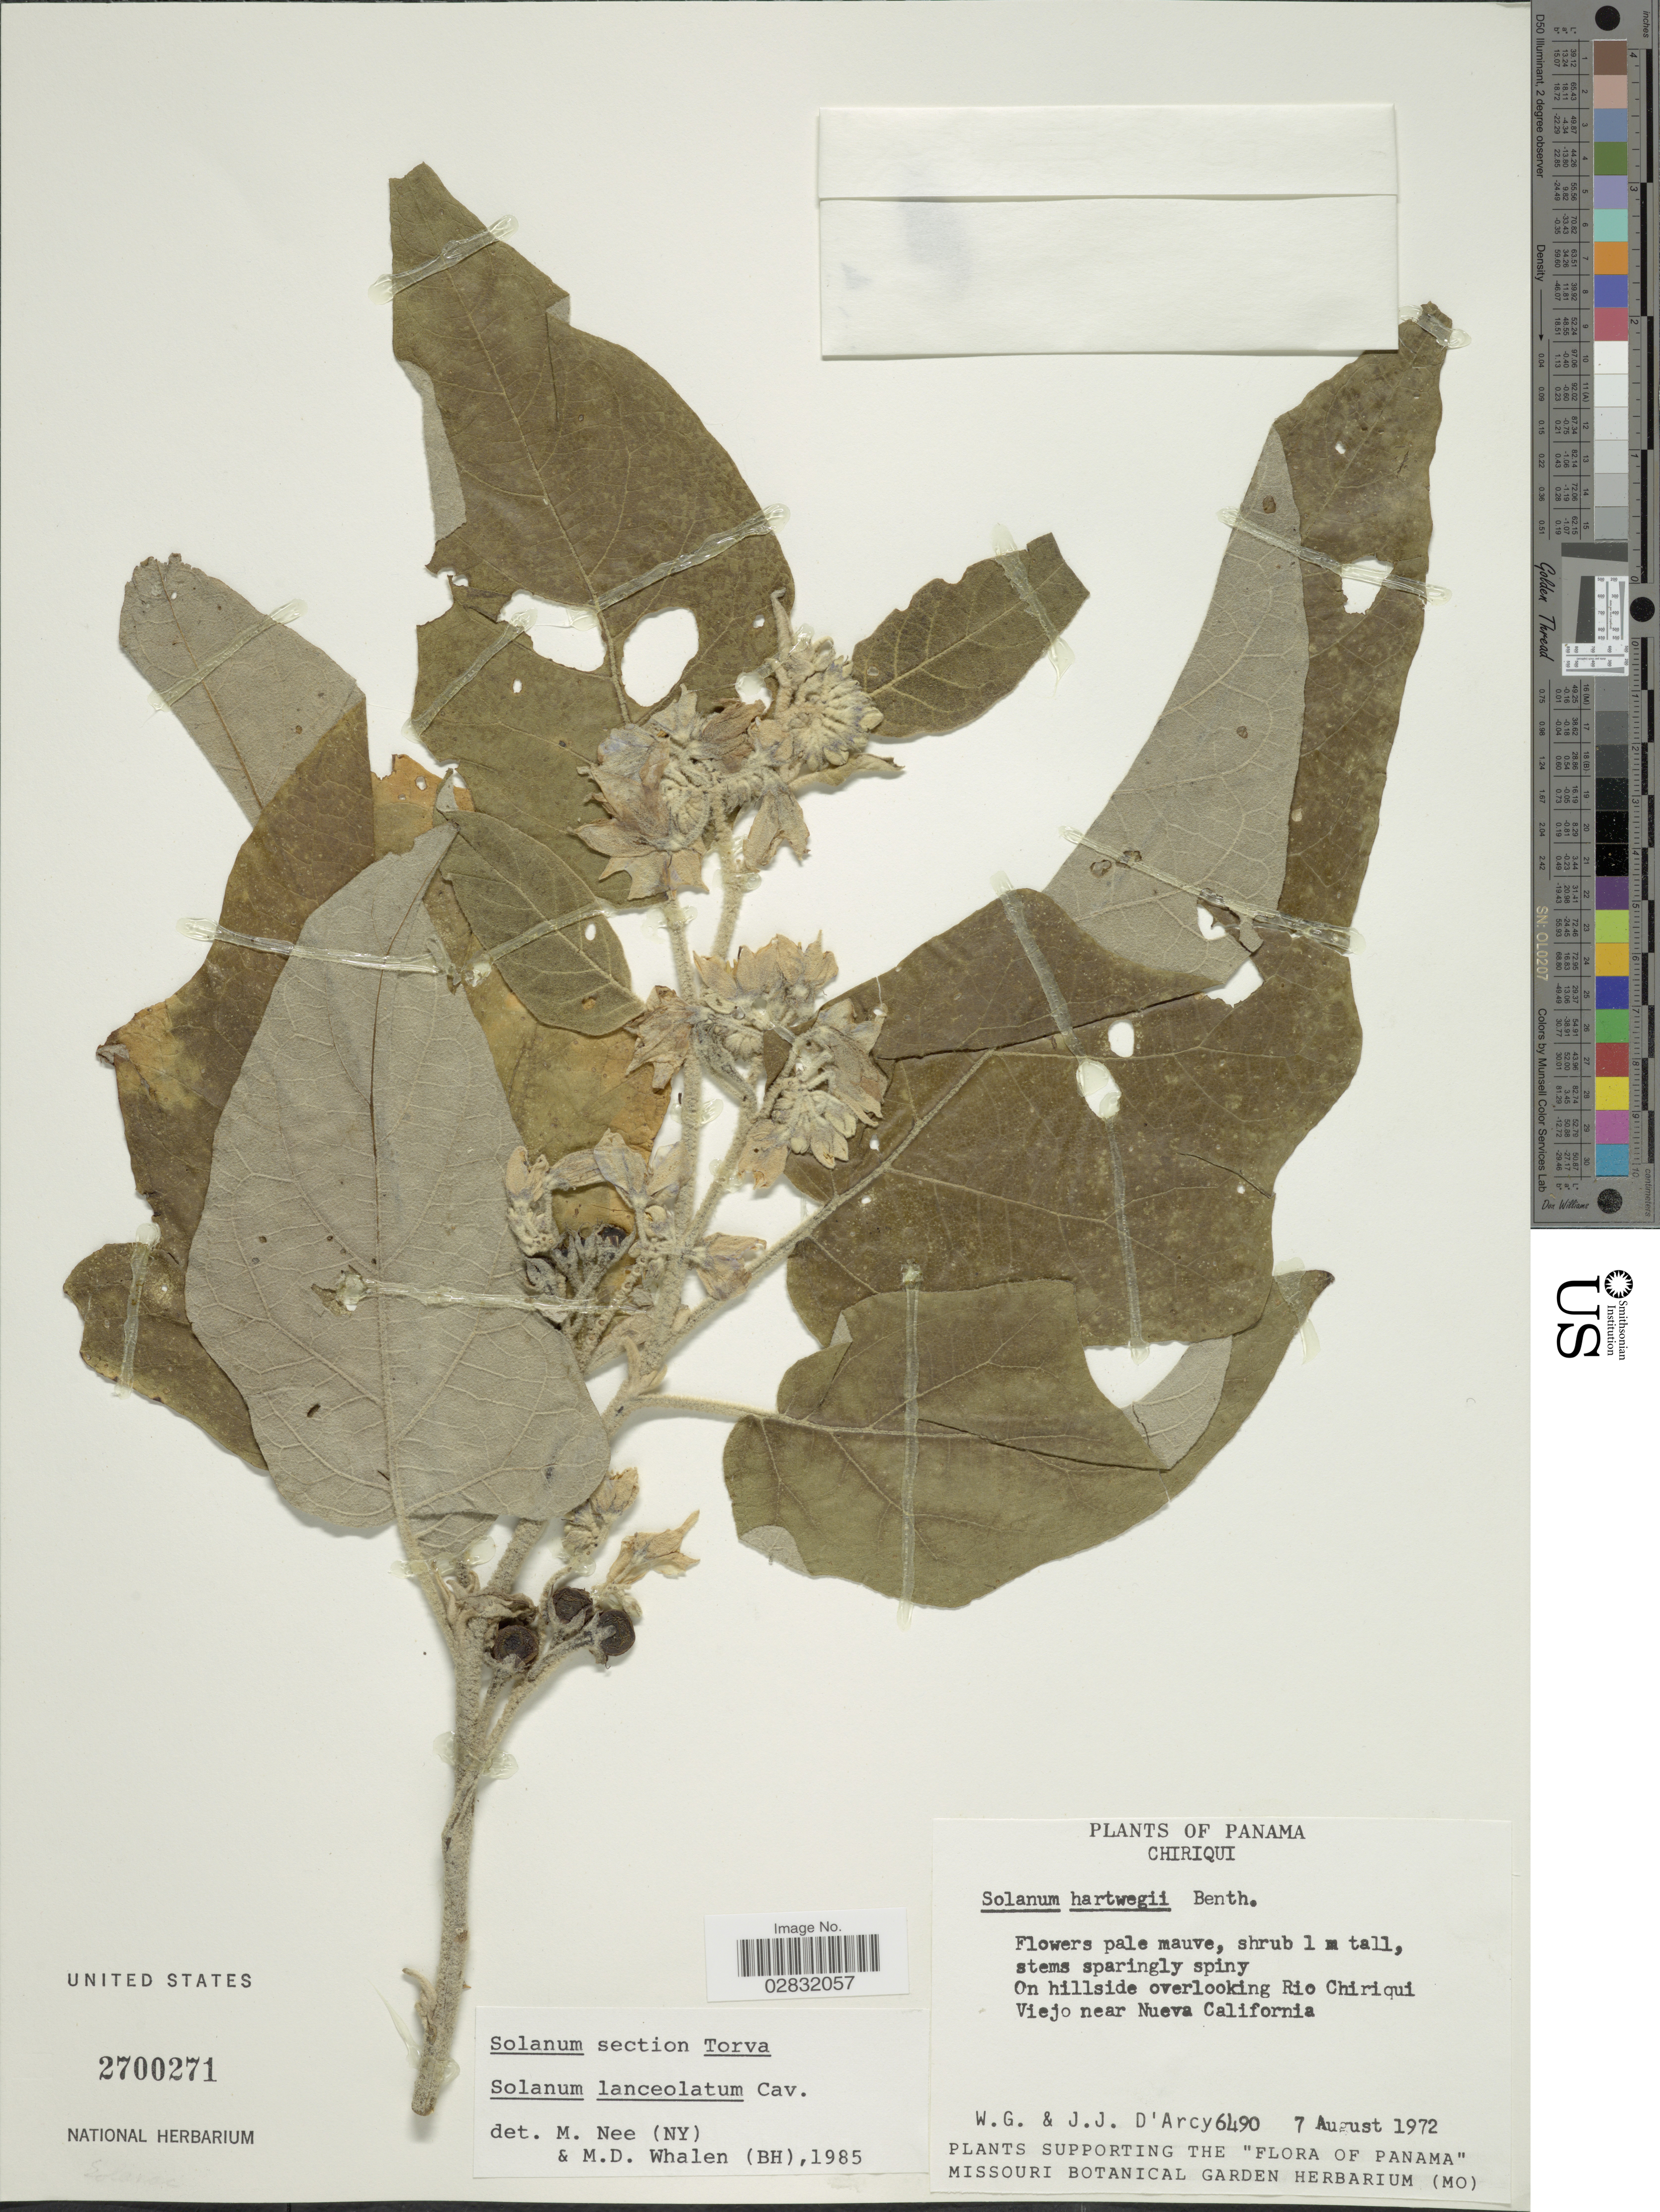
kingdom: Plantae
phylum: Tracheophyta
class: Magnoliopsida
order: Solanales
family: Solanaceae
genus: Solanum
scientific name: Solanum lanceolatum Berthault, nom. illeg.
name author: Berthault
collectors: W. G. D'Arcy & J. J. D'Arcy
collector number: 6490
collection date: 1972-08-07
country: Panama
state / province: Chiriqui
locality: On hillside overlooking Rio Chiriqui Viejo near Nueva California.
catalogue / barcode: US 2700271